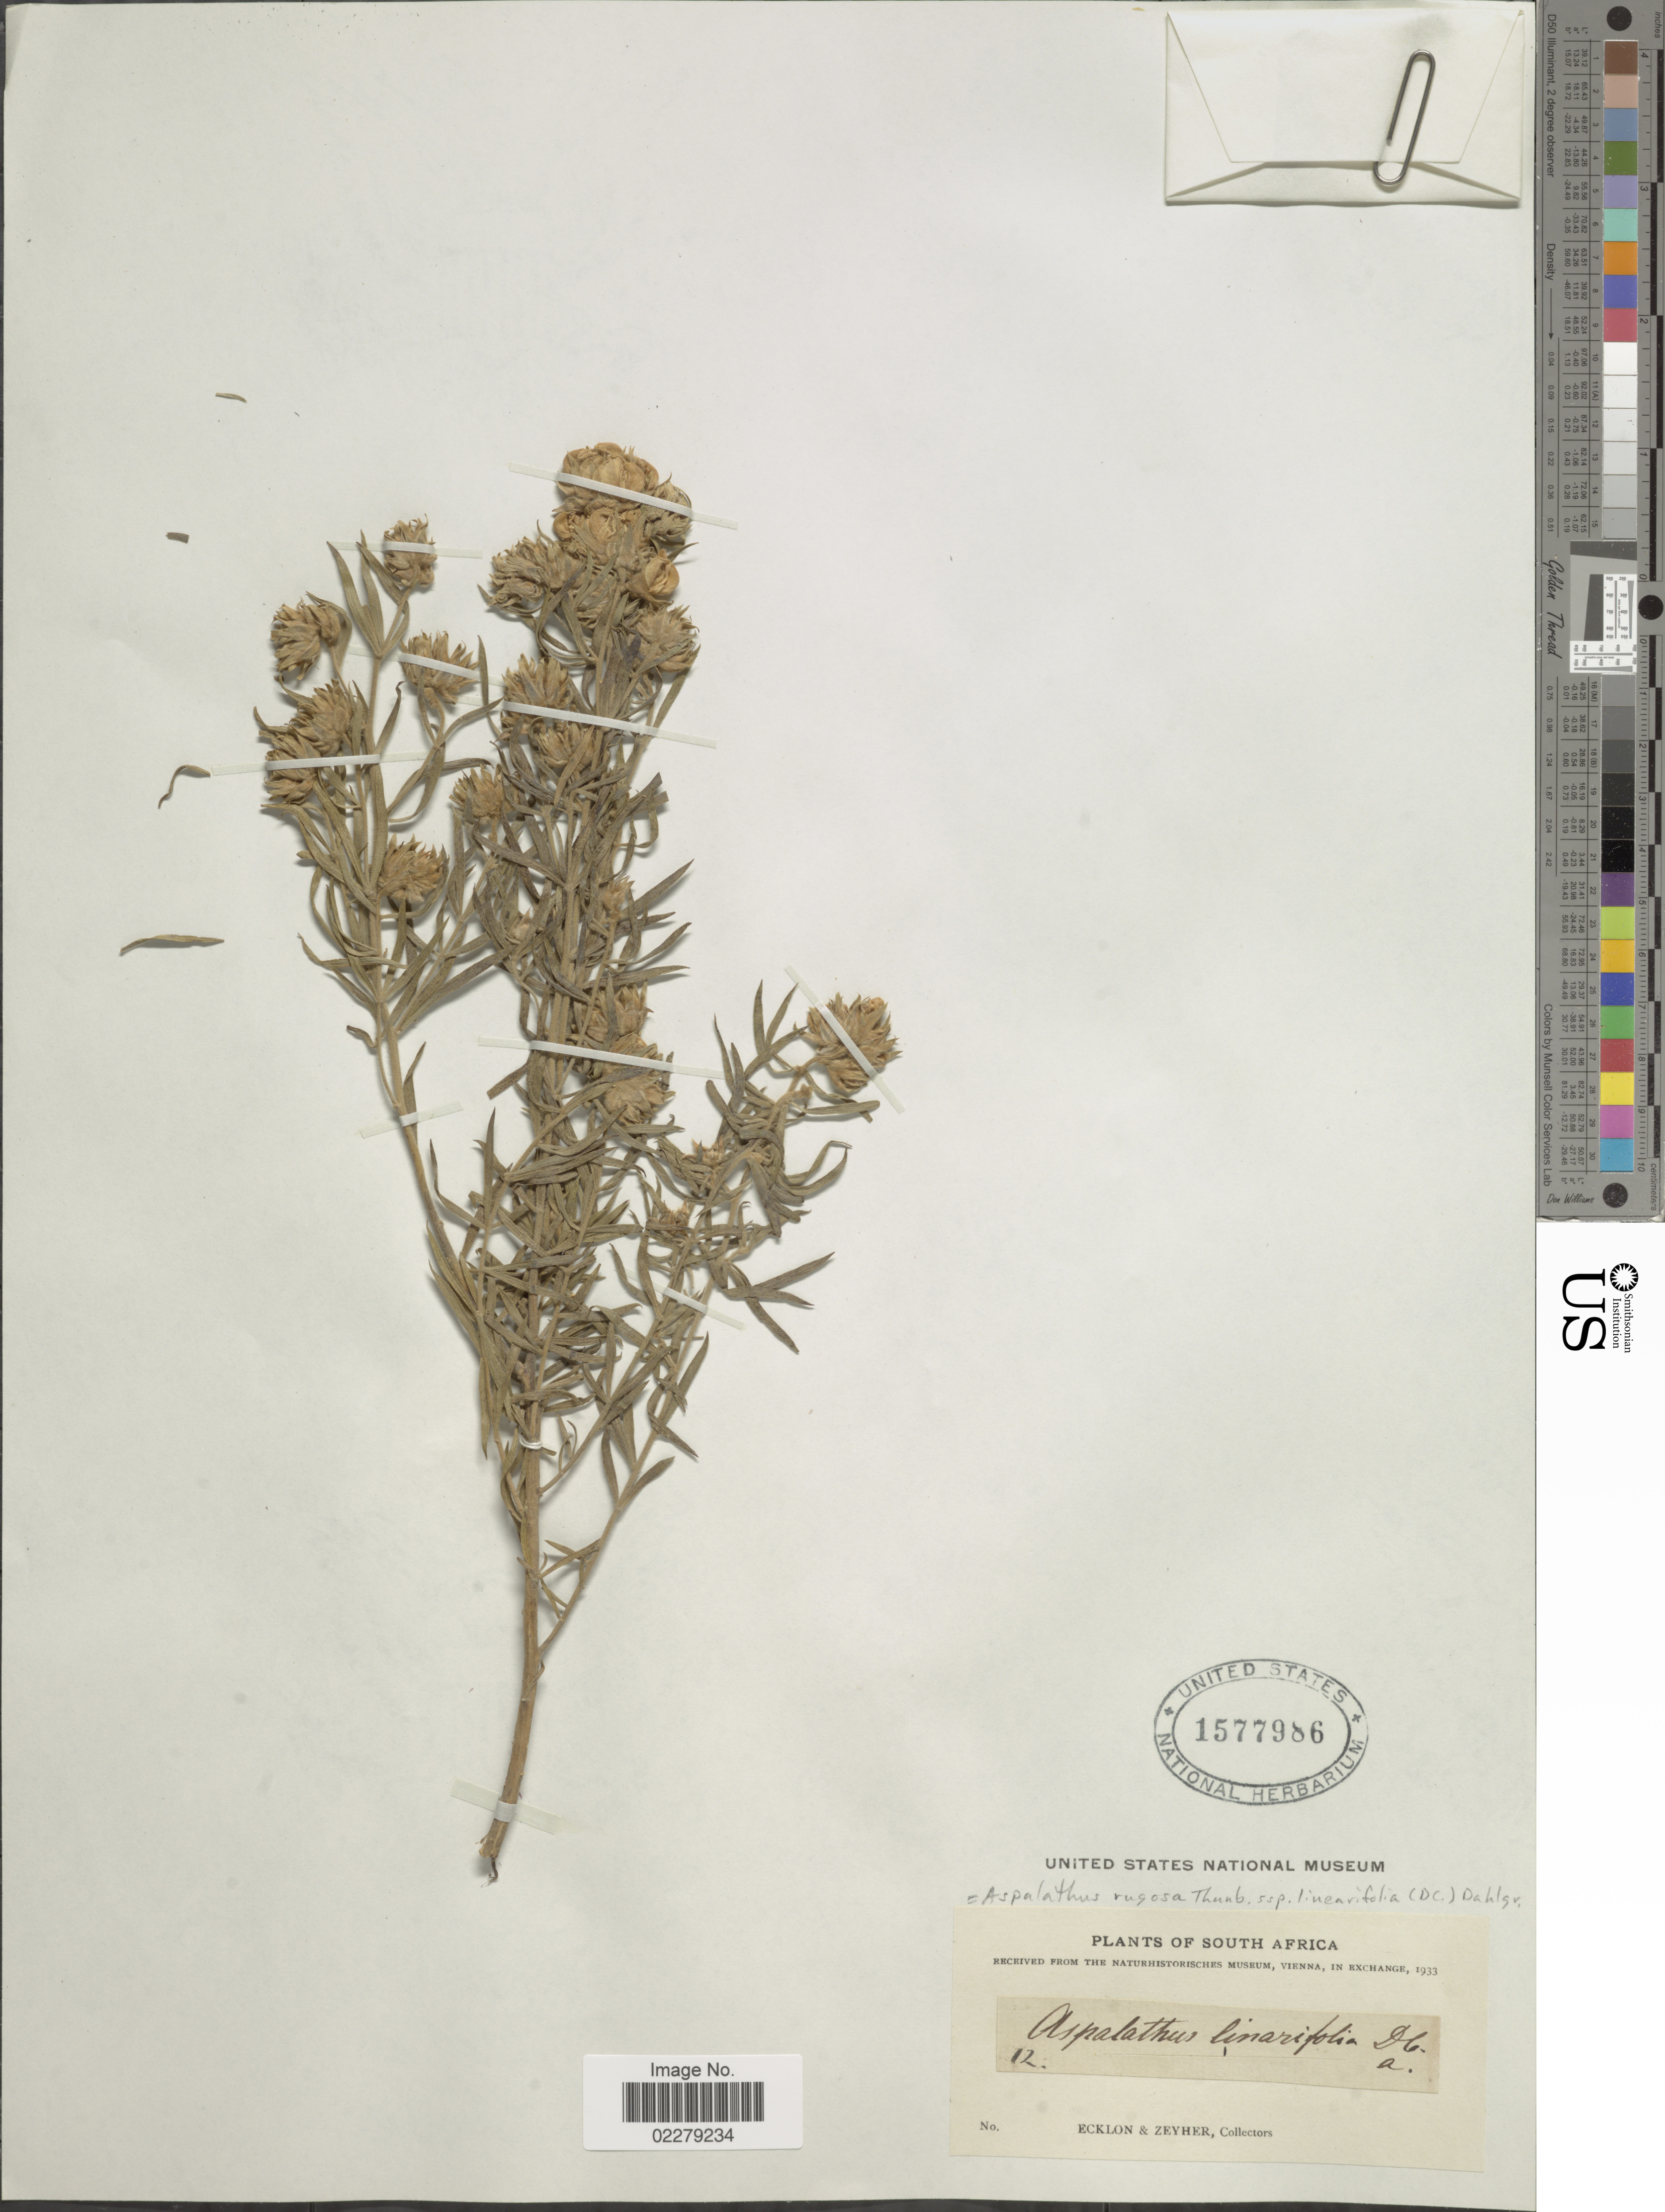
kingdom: Plantae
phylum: Tracheophyta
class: Magnoliopsida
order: Fabales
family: Fabaceae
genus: Aspalathus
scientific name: Aspalathus linearifolia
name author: DC.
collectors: -. Ecklon & -. Zeyher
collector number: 12?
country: South Africa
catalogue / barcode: US 1577986